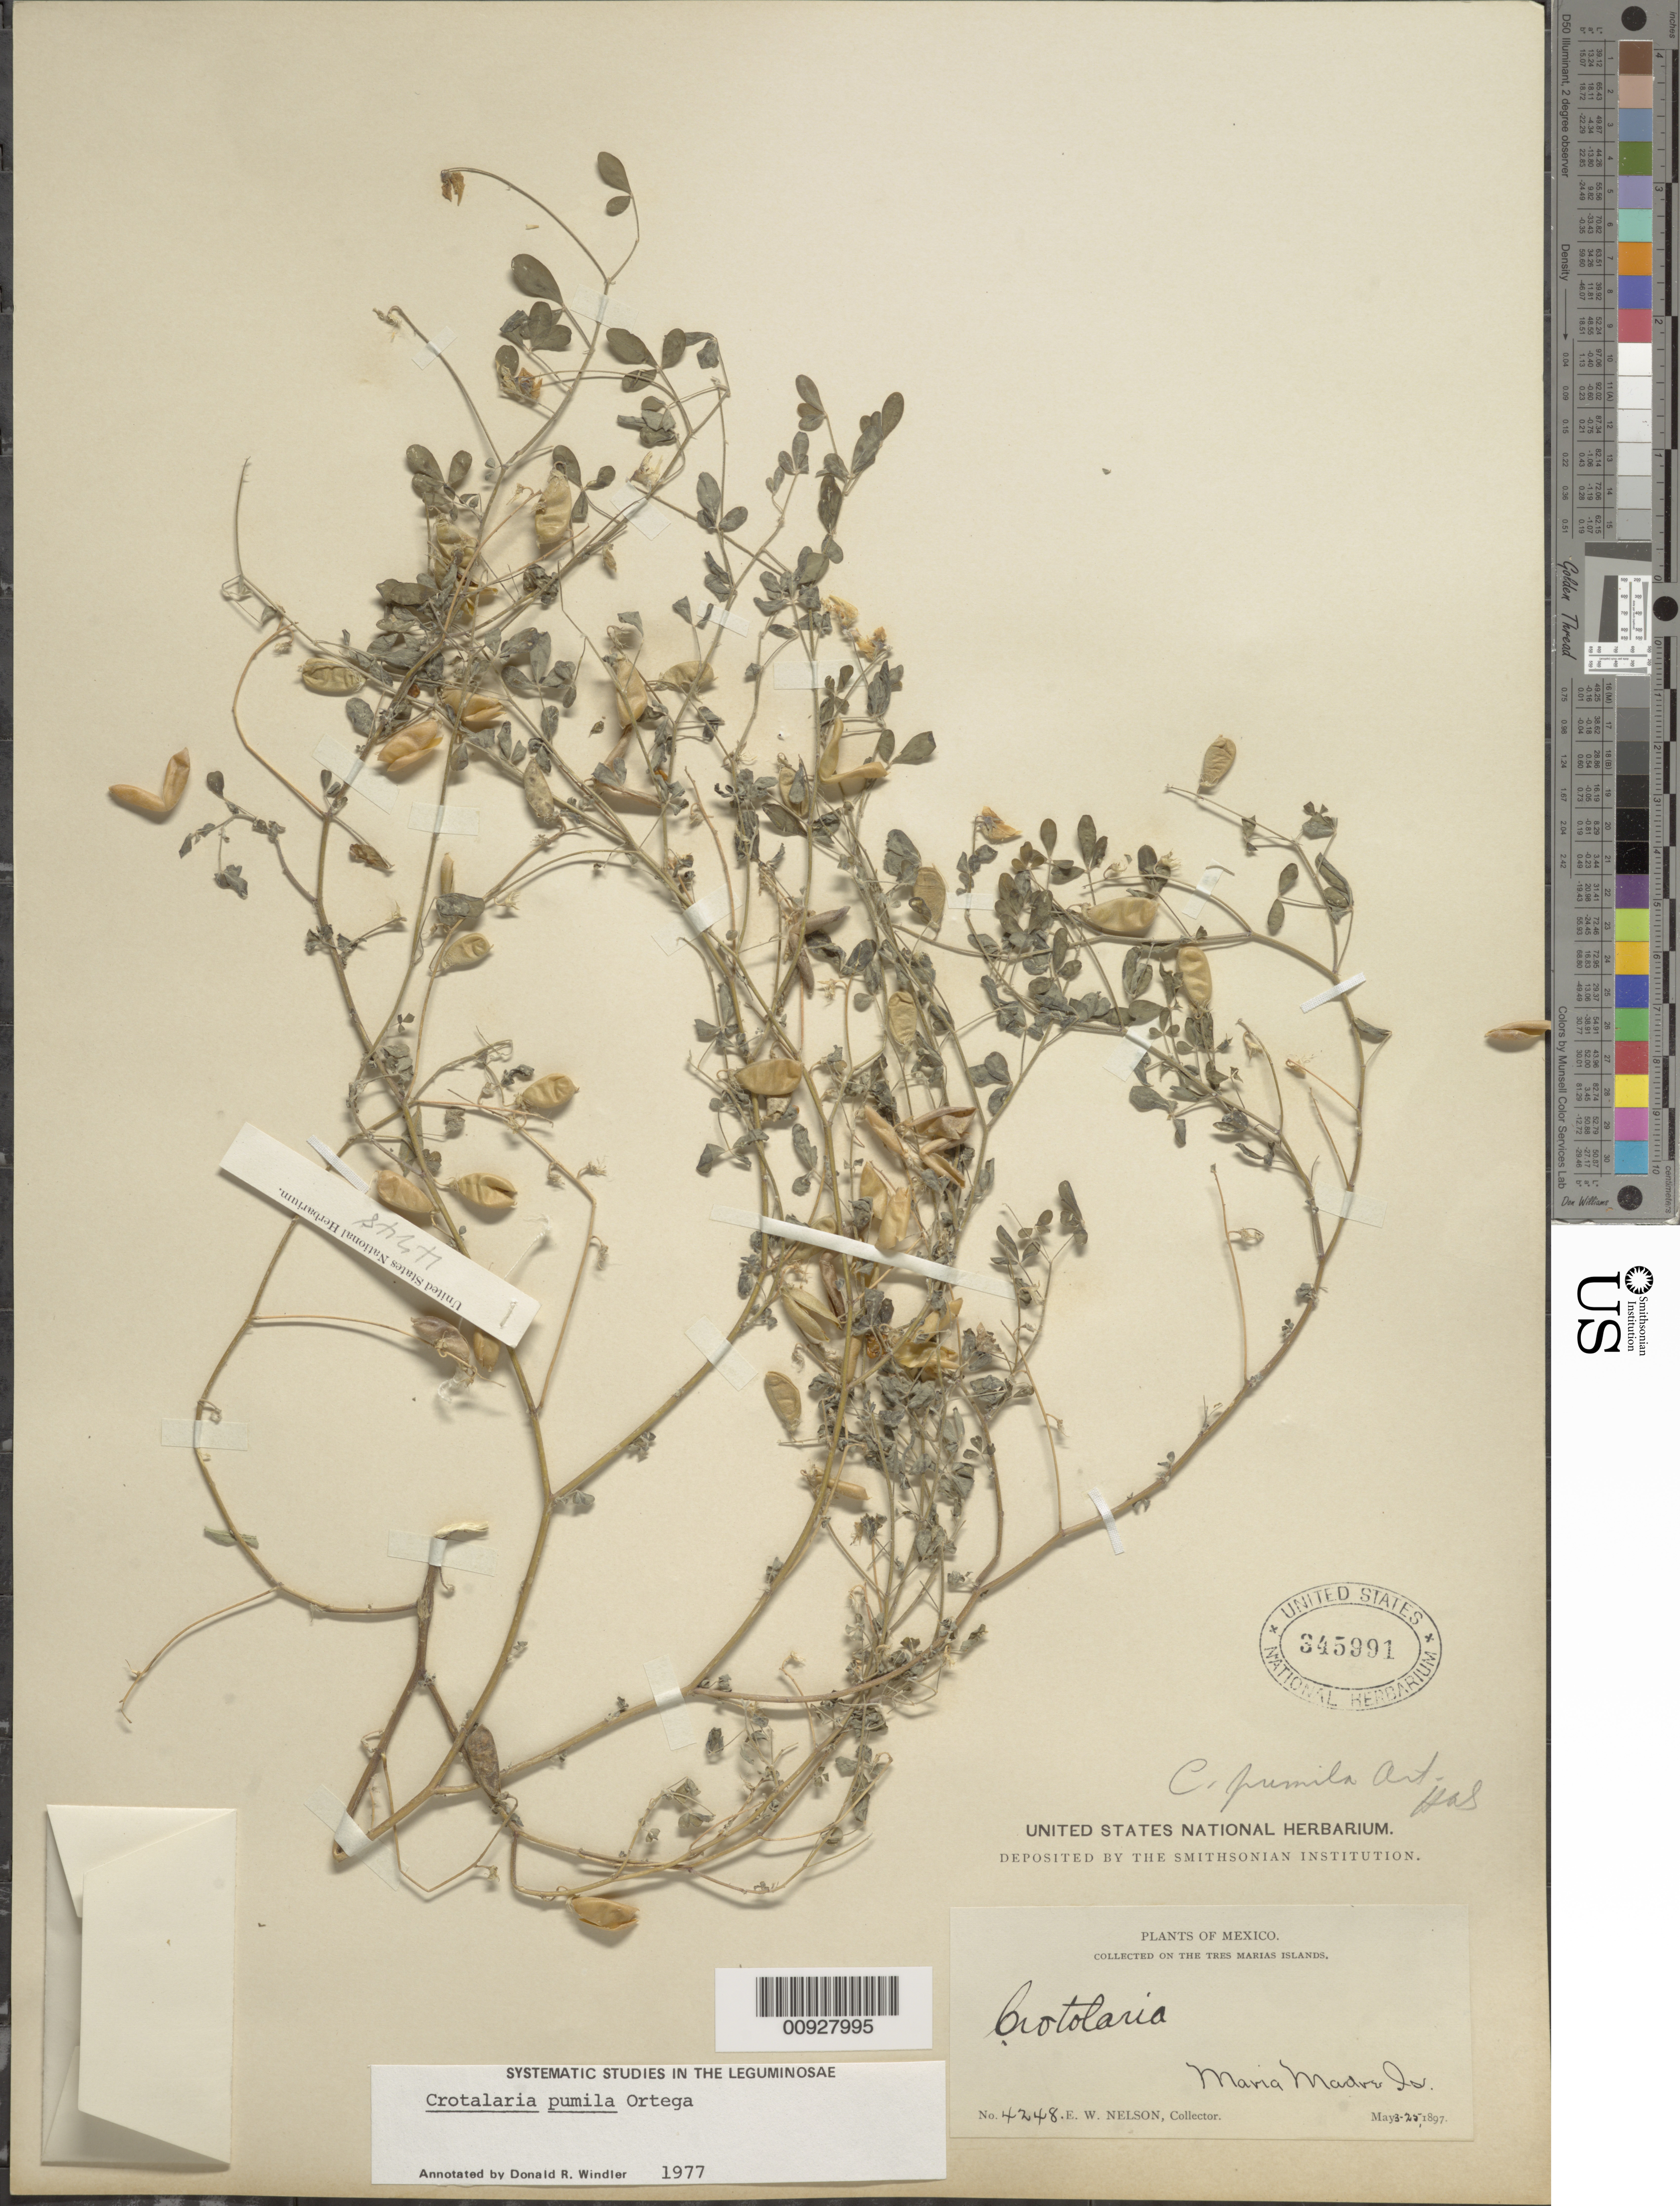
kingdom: Plantae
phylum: Tracheophyta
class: Magnoliopsida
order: Fabales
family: Fabaceae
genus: Crotalaria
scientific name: Crotalaria pumila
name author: Ortega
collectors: E. W. Nelson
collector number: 4248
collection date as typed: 03 May 1897 to 25 May 1897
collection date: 1897-05-03/1897-05-25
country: Mexico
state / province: Nayarit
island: Maria Madre I.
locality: Maria Madre Is., on the Tres Marias Islands.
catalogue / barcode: US 345991